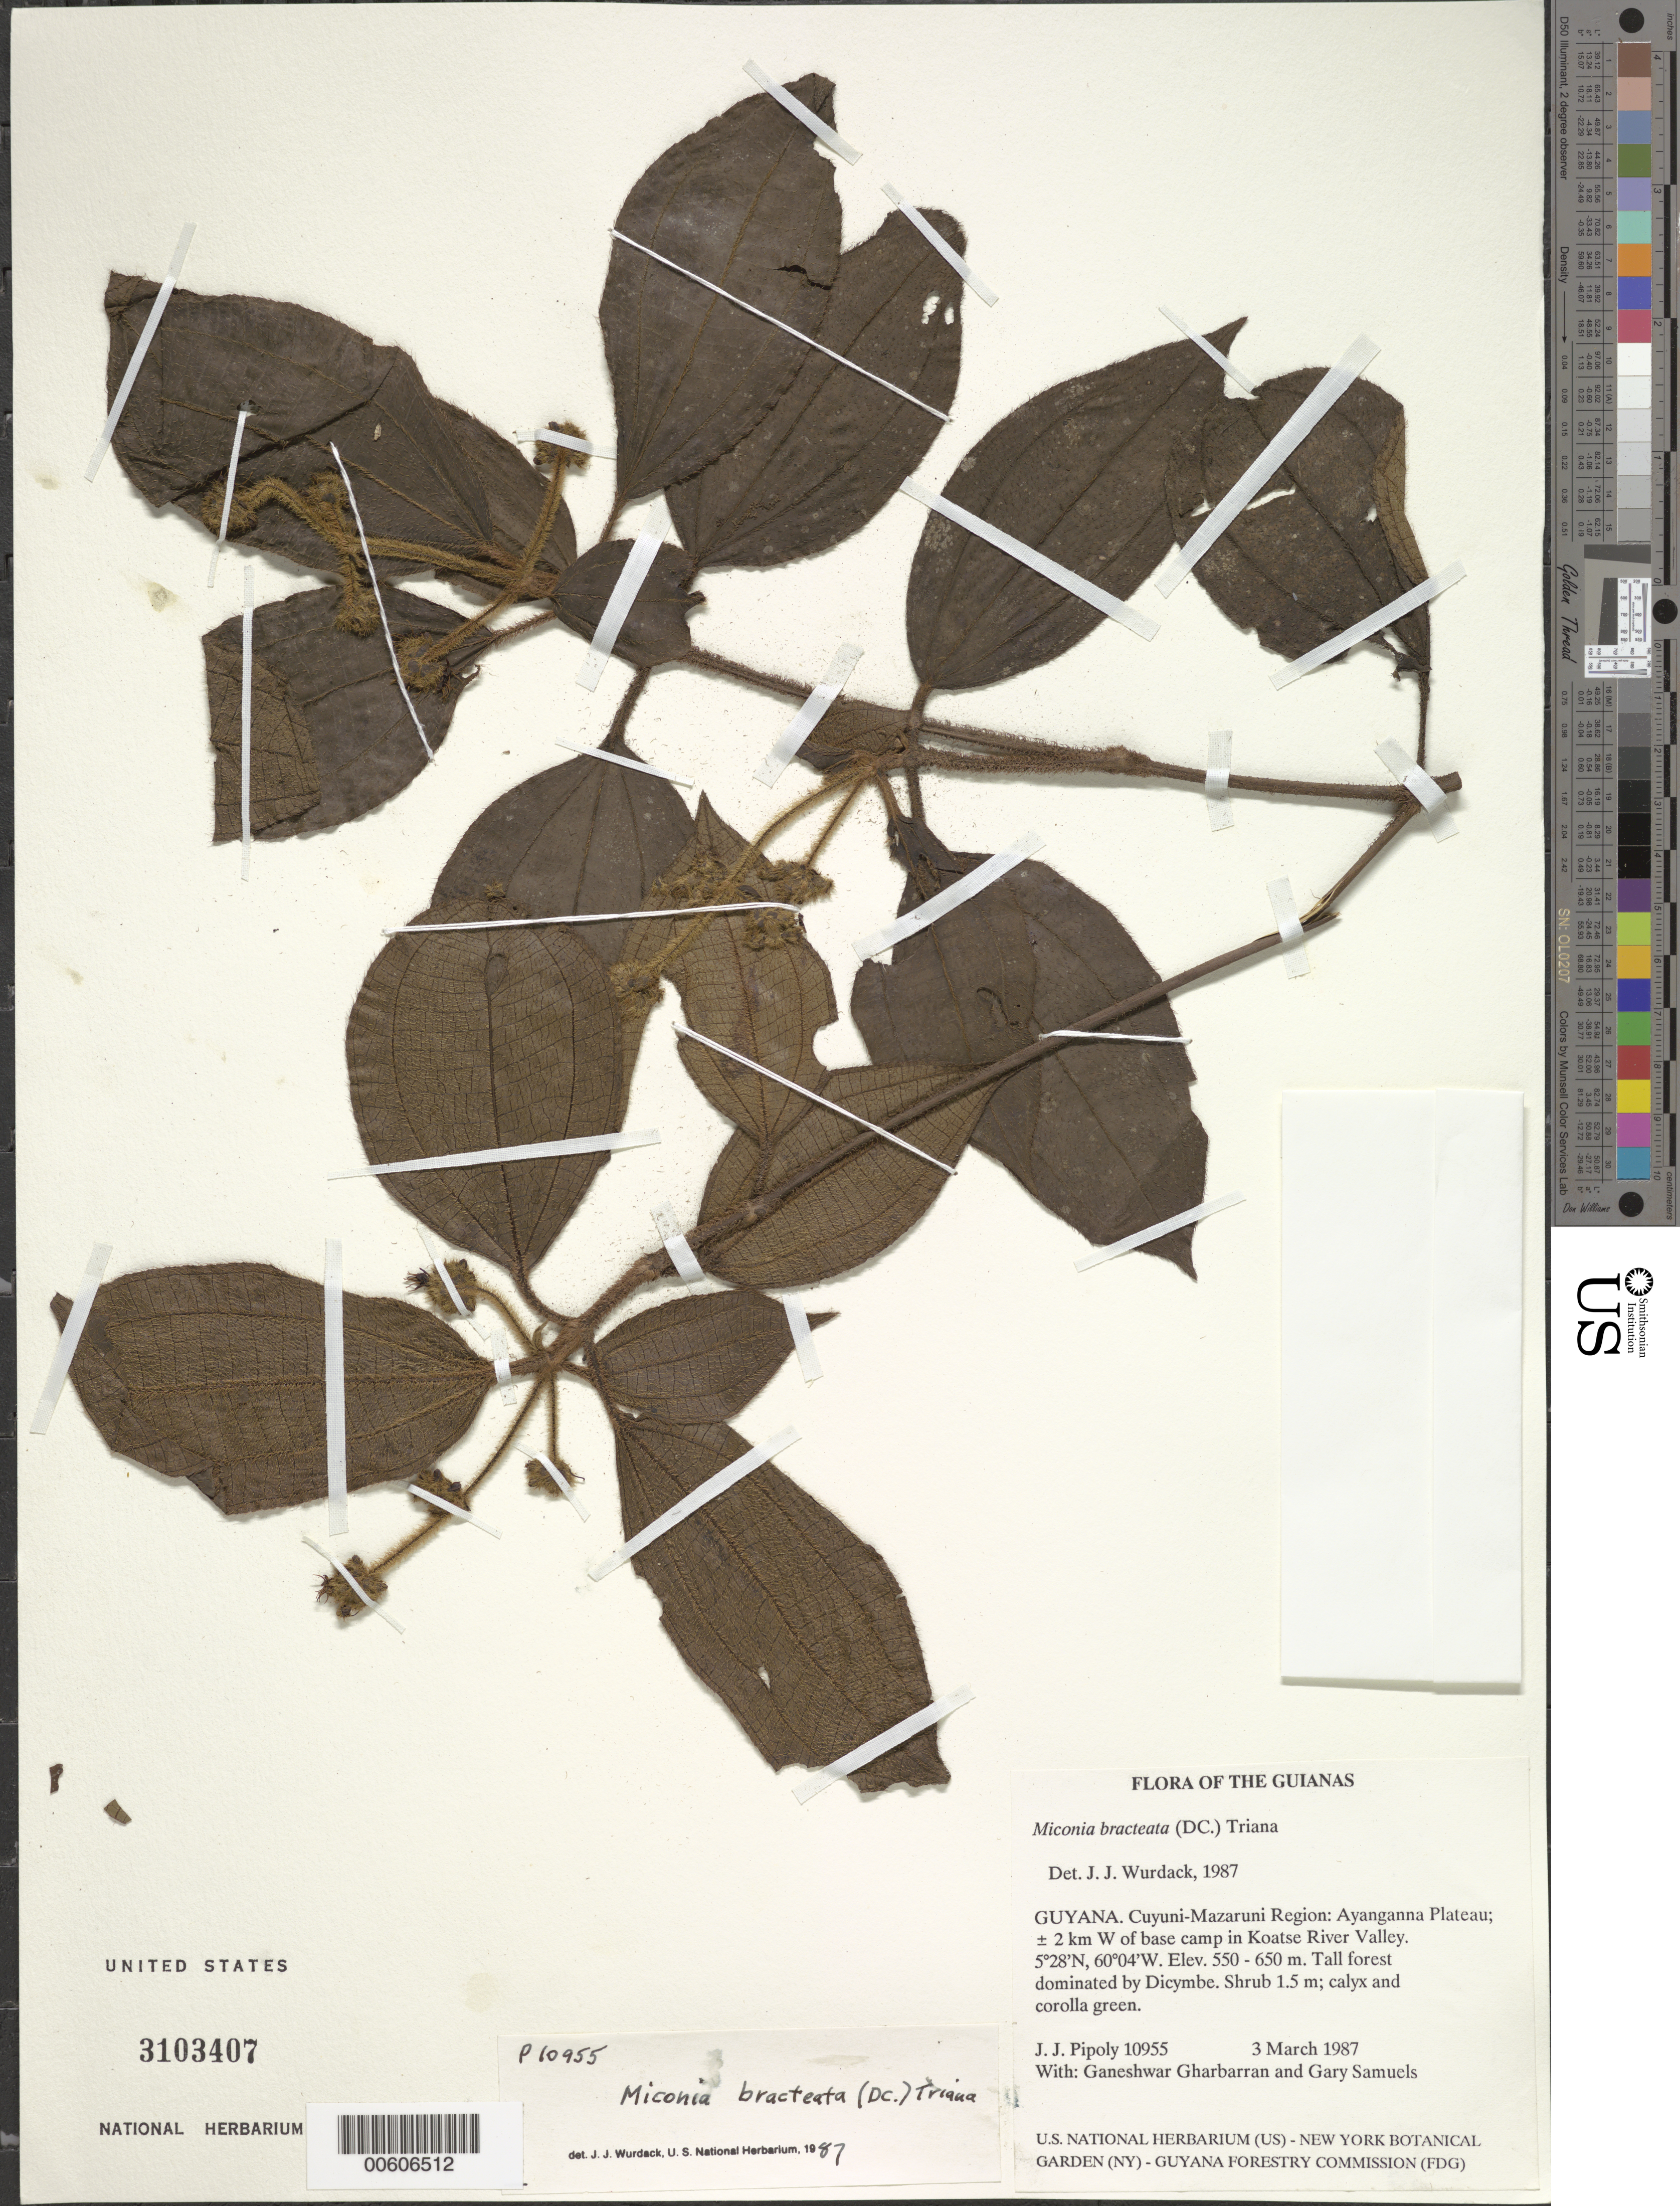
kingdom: Plantae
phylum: Tracheophyta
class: Magnoliopsida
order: Myrtales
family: Melastomataceae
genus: Miconia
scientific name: Miconia bracteata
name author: (DC.) Triana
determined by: Wurdack, John J., (US), US (UNITED STATES)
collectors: J. J. Pipoly, G. Gharbarran & G. Samuels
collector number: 10955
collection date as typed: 3 March 1987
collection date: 1987-03-03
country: Guyana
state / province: Cuyuni-Mazaruni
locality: Ayanganna Plateau; ± 2 km W of base camp in Koatse River Valley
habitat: Tall forest dominated by Dicymbe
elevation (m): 550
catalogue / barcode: US 3103407